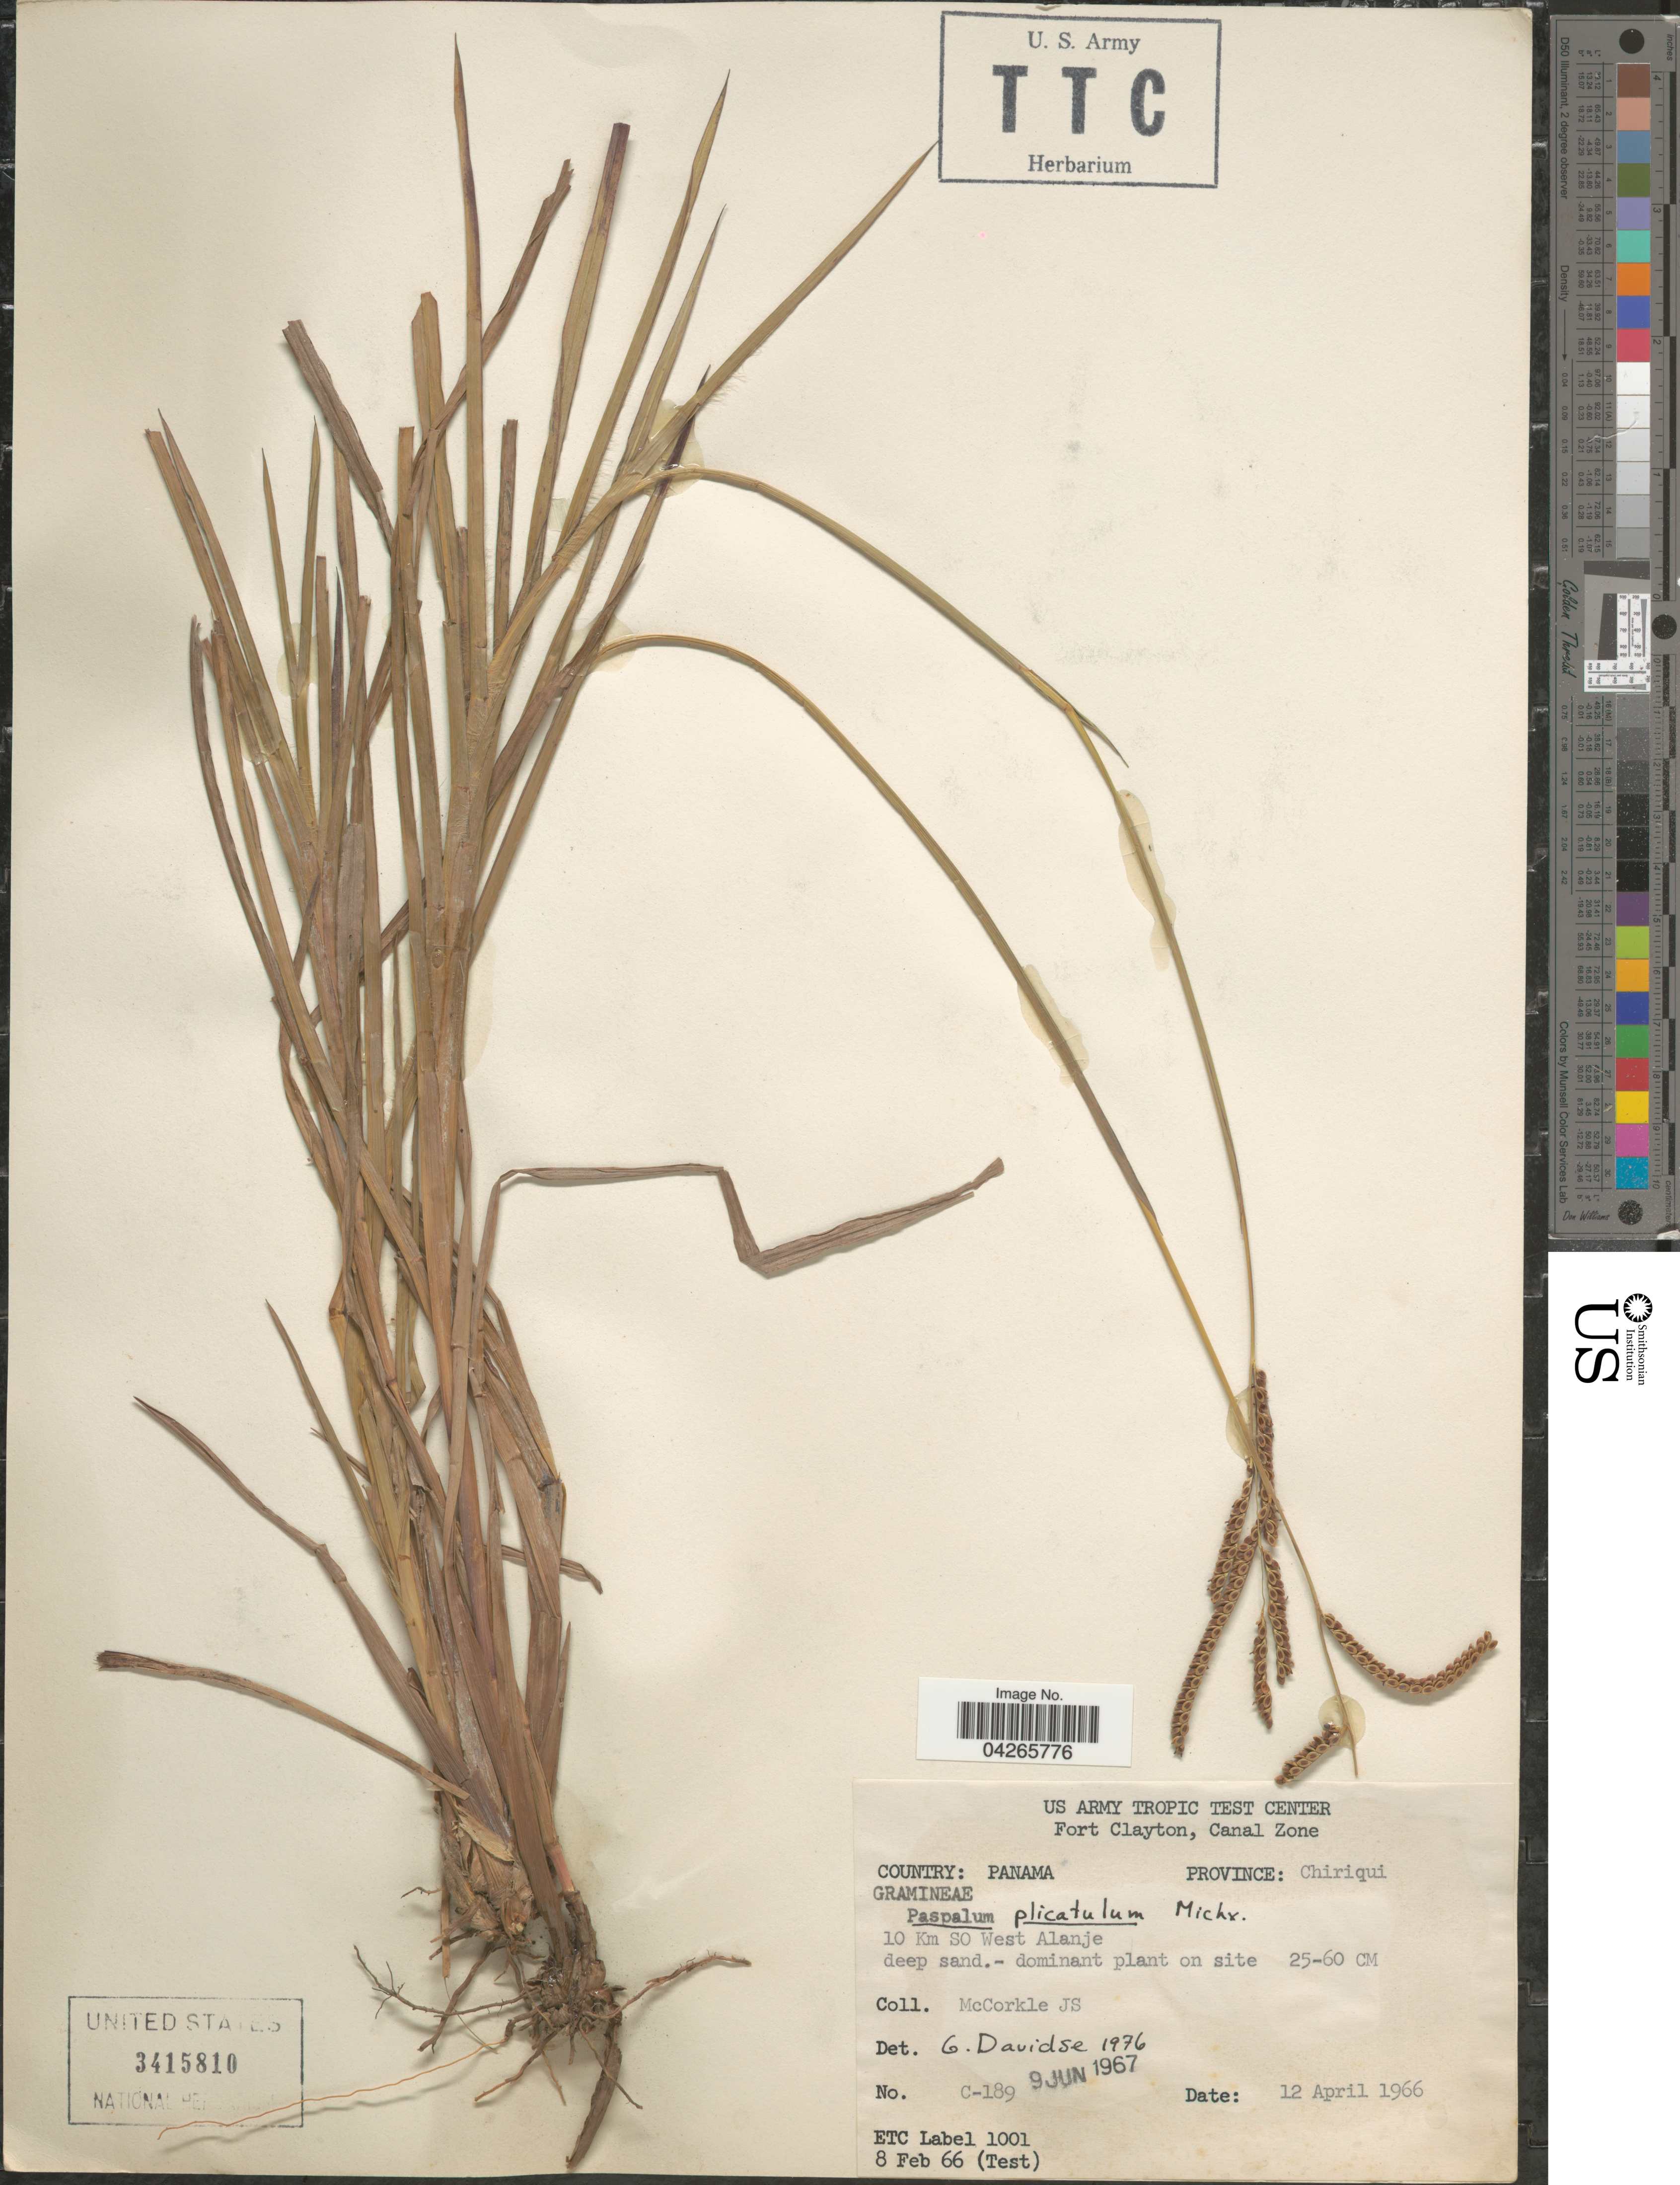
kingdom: Plantae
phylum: Tracheophyta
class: Liliopsida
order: Poales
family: Poaceae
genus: Paspalum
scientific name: Paspalum plicatulum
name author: Michx.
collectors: J. McCorkle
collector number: C-189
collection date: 1966-04-12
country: Panama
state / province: Chiriqui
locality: US Army Tropic Test Center. 1- Km SO West Alanje.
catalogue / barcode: US 3415810